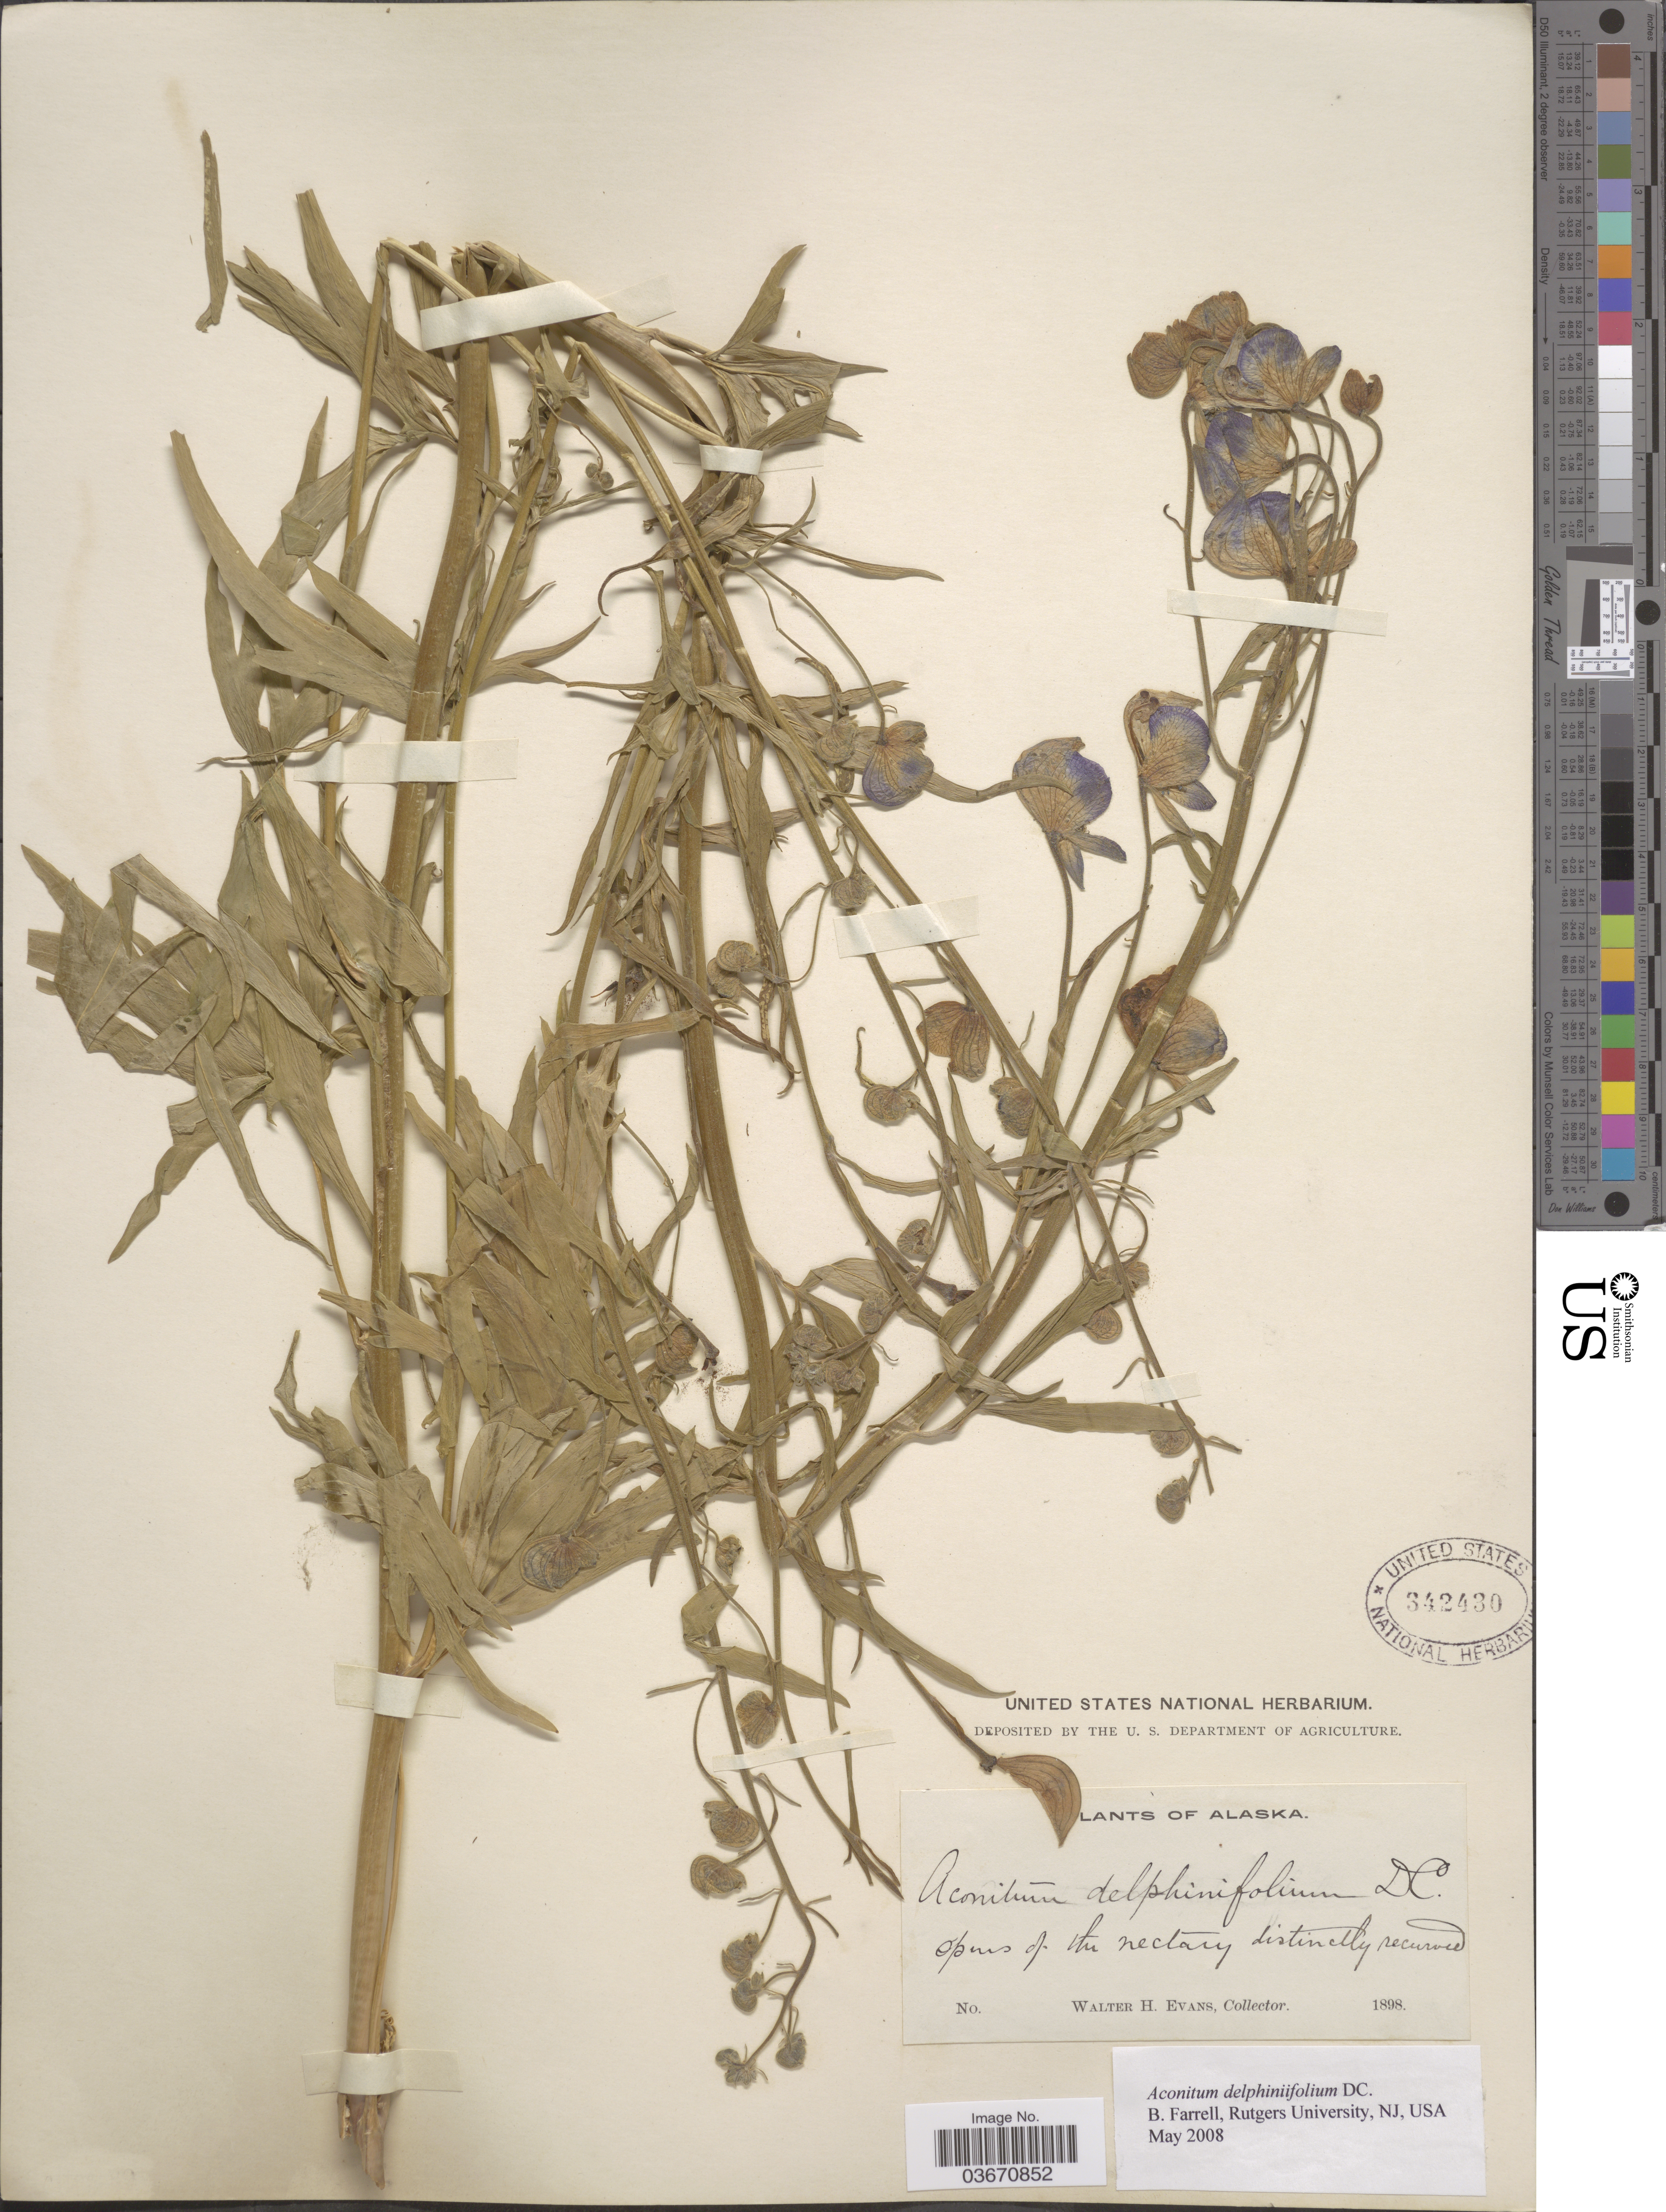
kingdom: Plantae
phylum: Tracheophyta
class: Magnoliopsida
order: Ranunculales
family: Ranunculaceae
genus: Aconitum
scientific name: Aconitum delphinifolium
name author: DC.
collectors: W. H. Evans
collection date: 1898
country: United States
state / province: Alaska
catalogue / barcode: US 342430